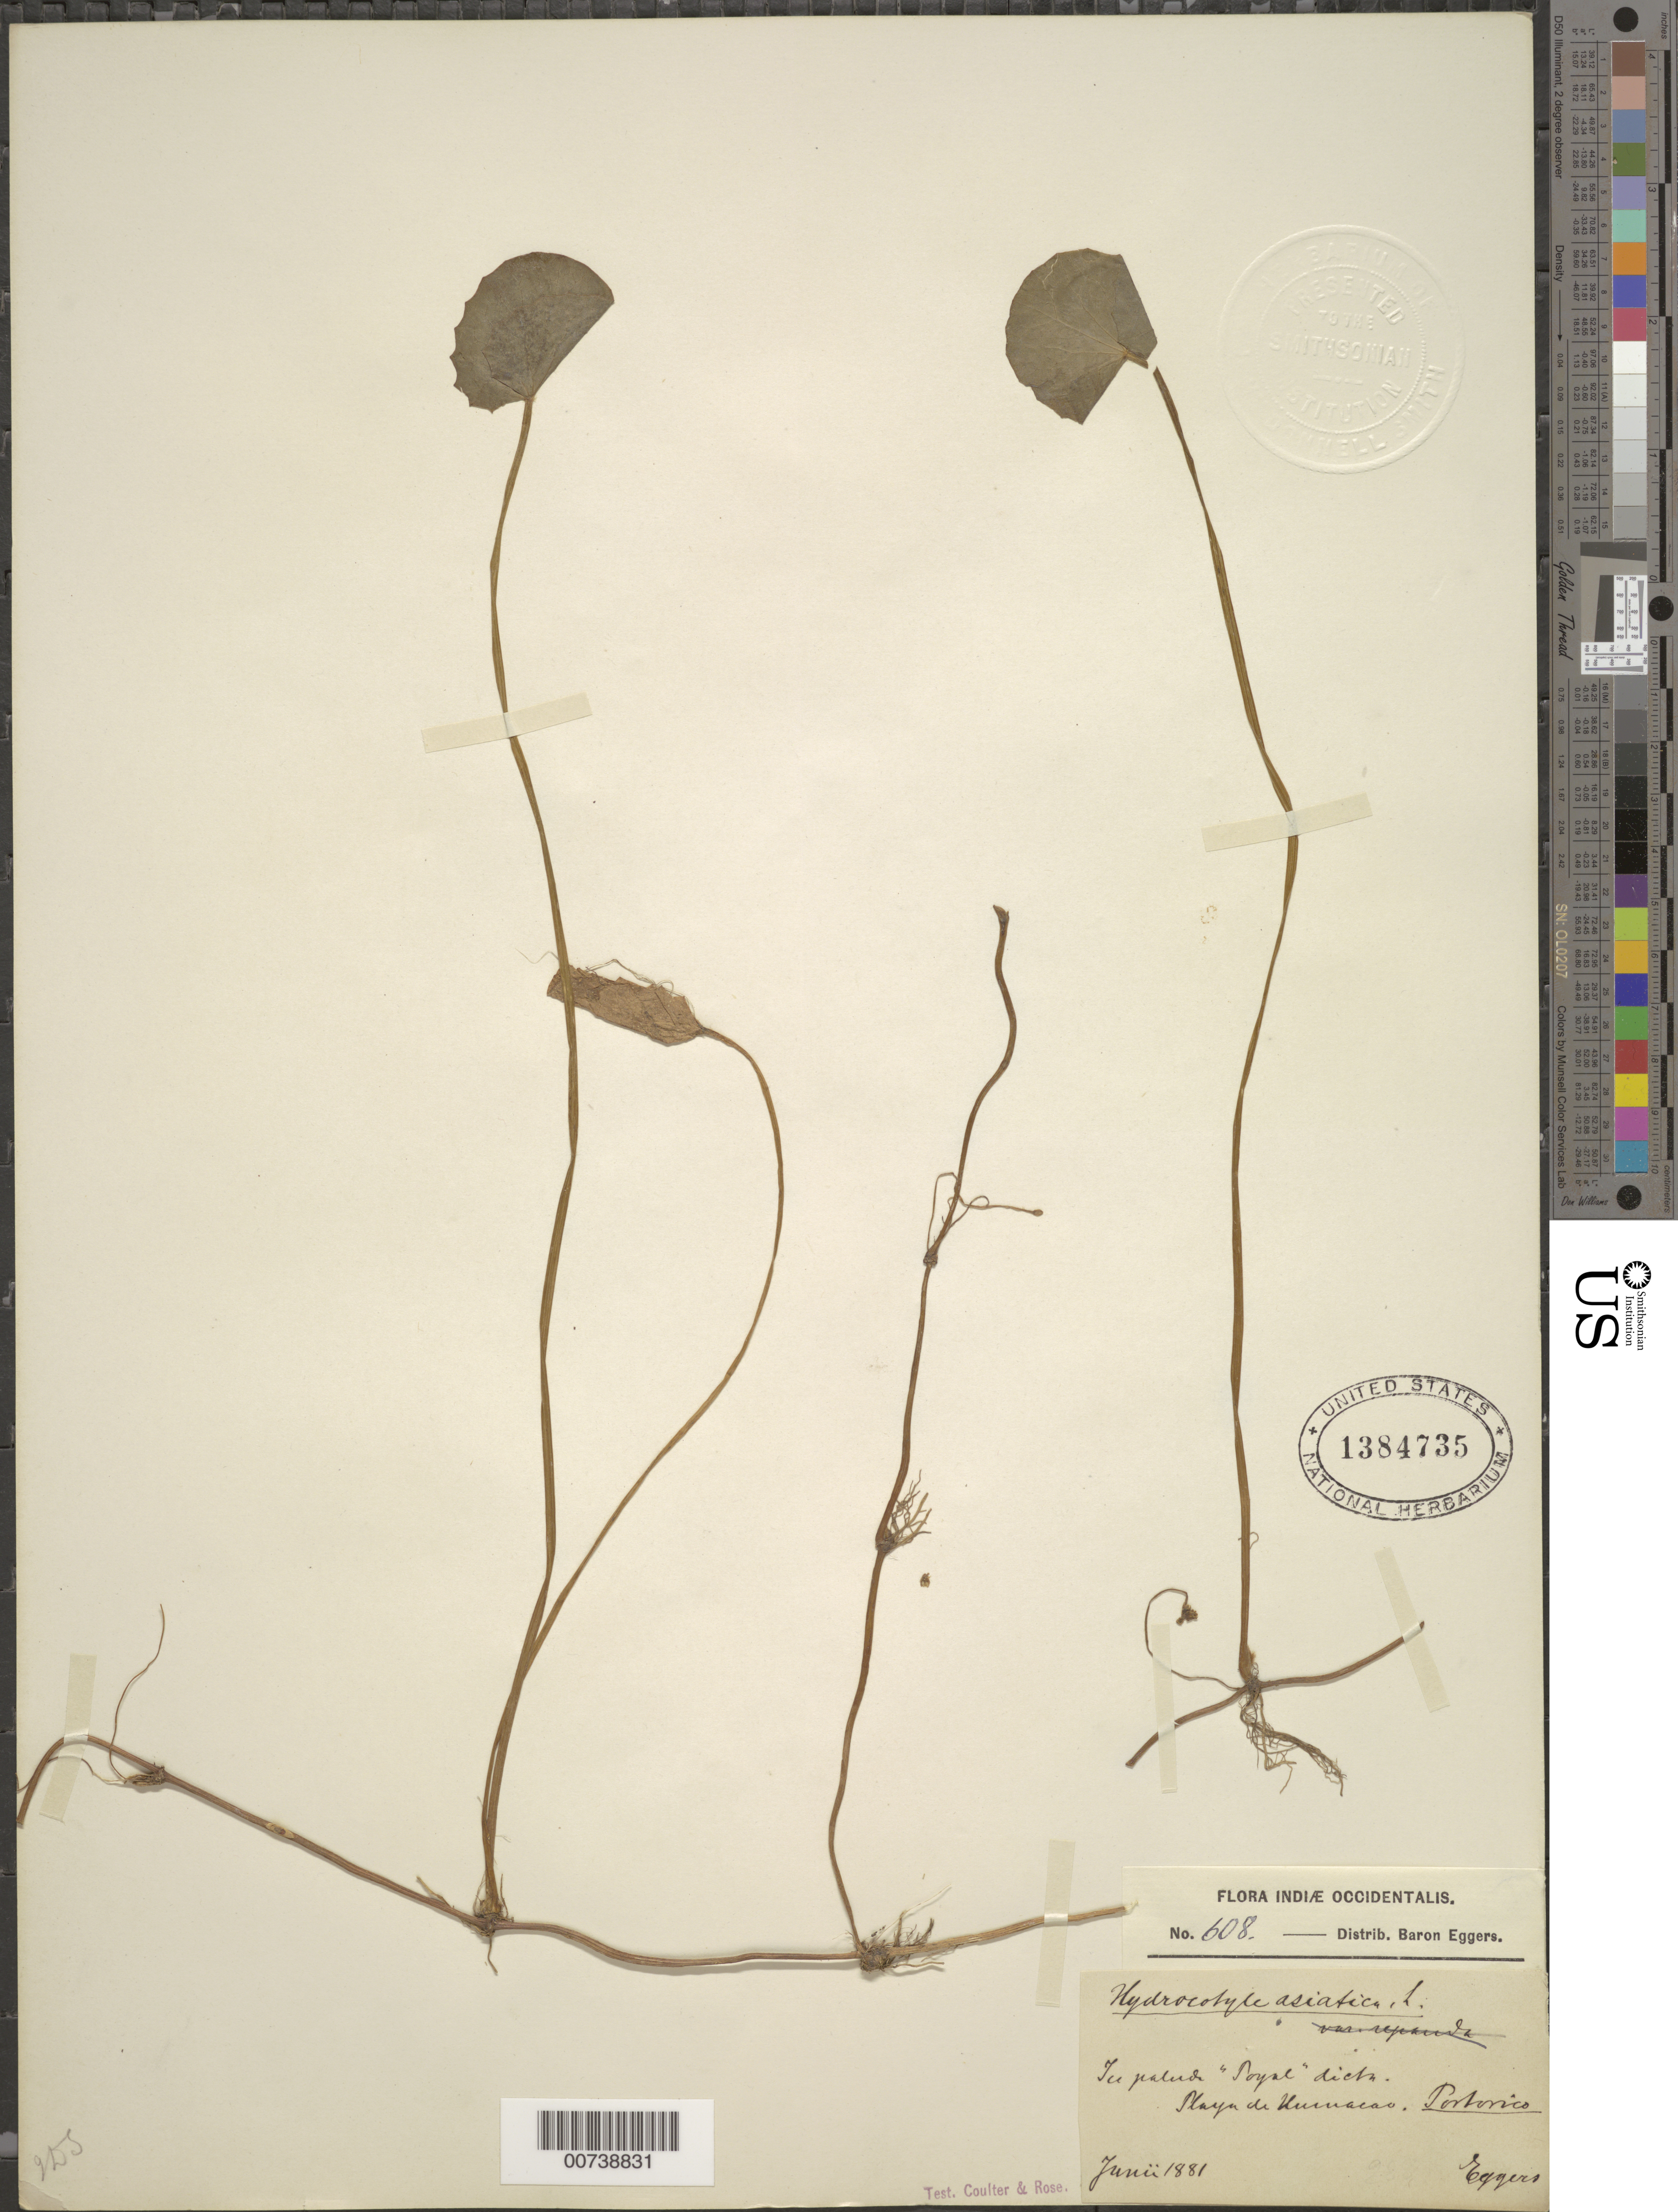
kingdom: Plantae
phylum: Tracheophyta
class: Magnoliopsida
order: Apiales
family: Apiaceae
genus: Centella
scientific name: Centella asiatica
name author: (L.) Urb.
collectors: H. F. A. von Eggers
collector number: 608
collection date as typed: Jun 1881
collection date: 1881-06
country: Puerto Rico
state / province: Humacao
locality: Playa de Humacao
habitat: In paludis "Poyne" dicth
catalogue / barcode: US 1384735